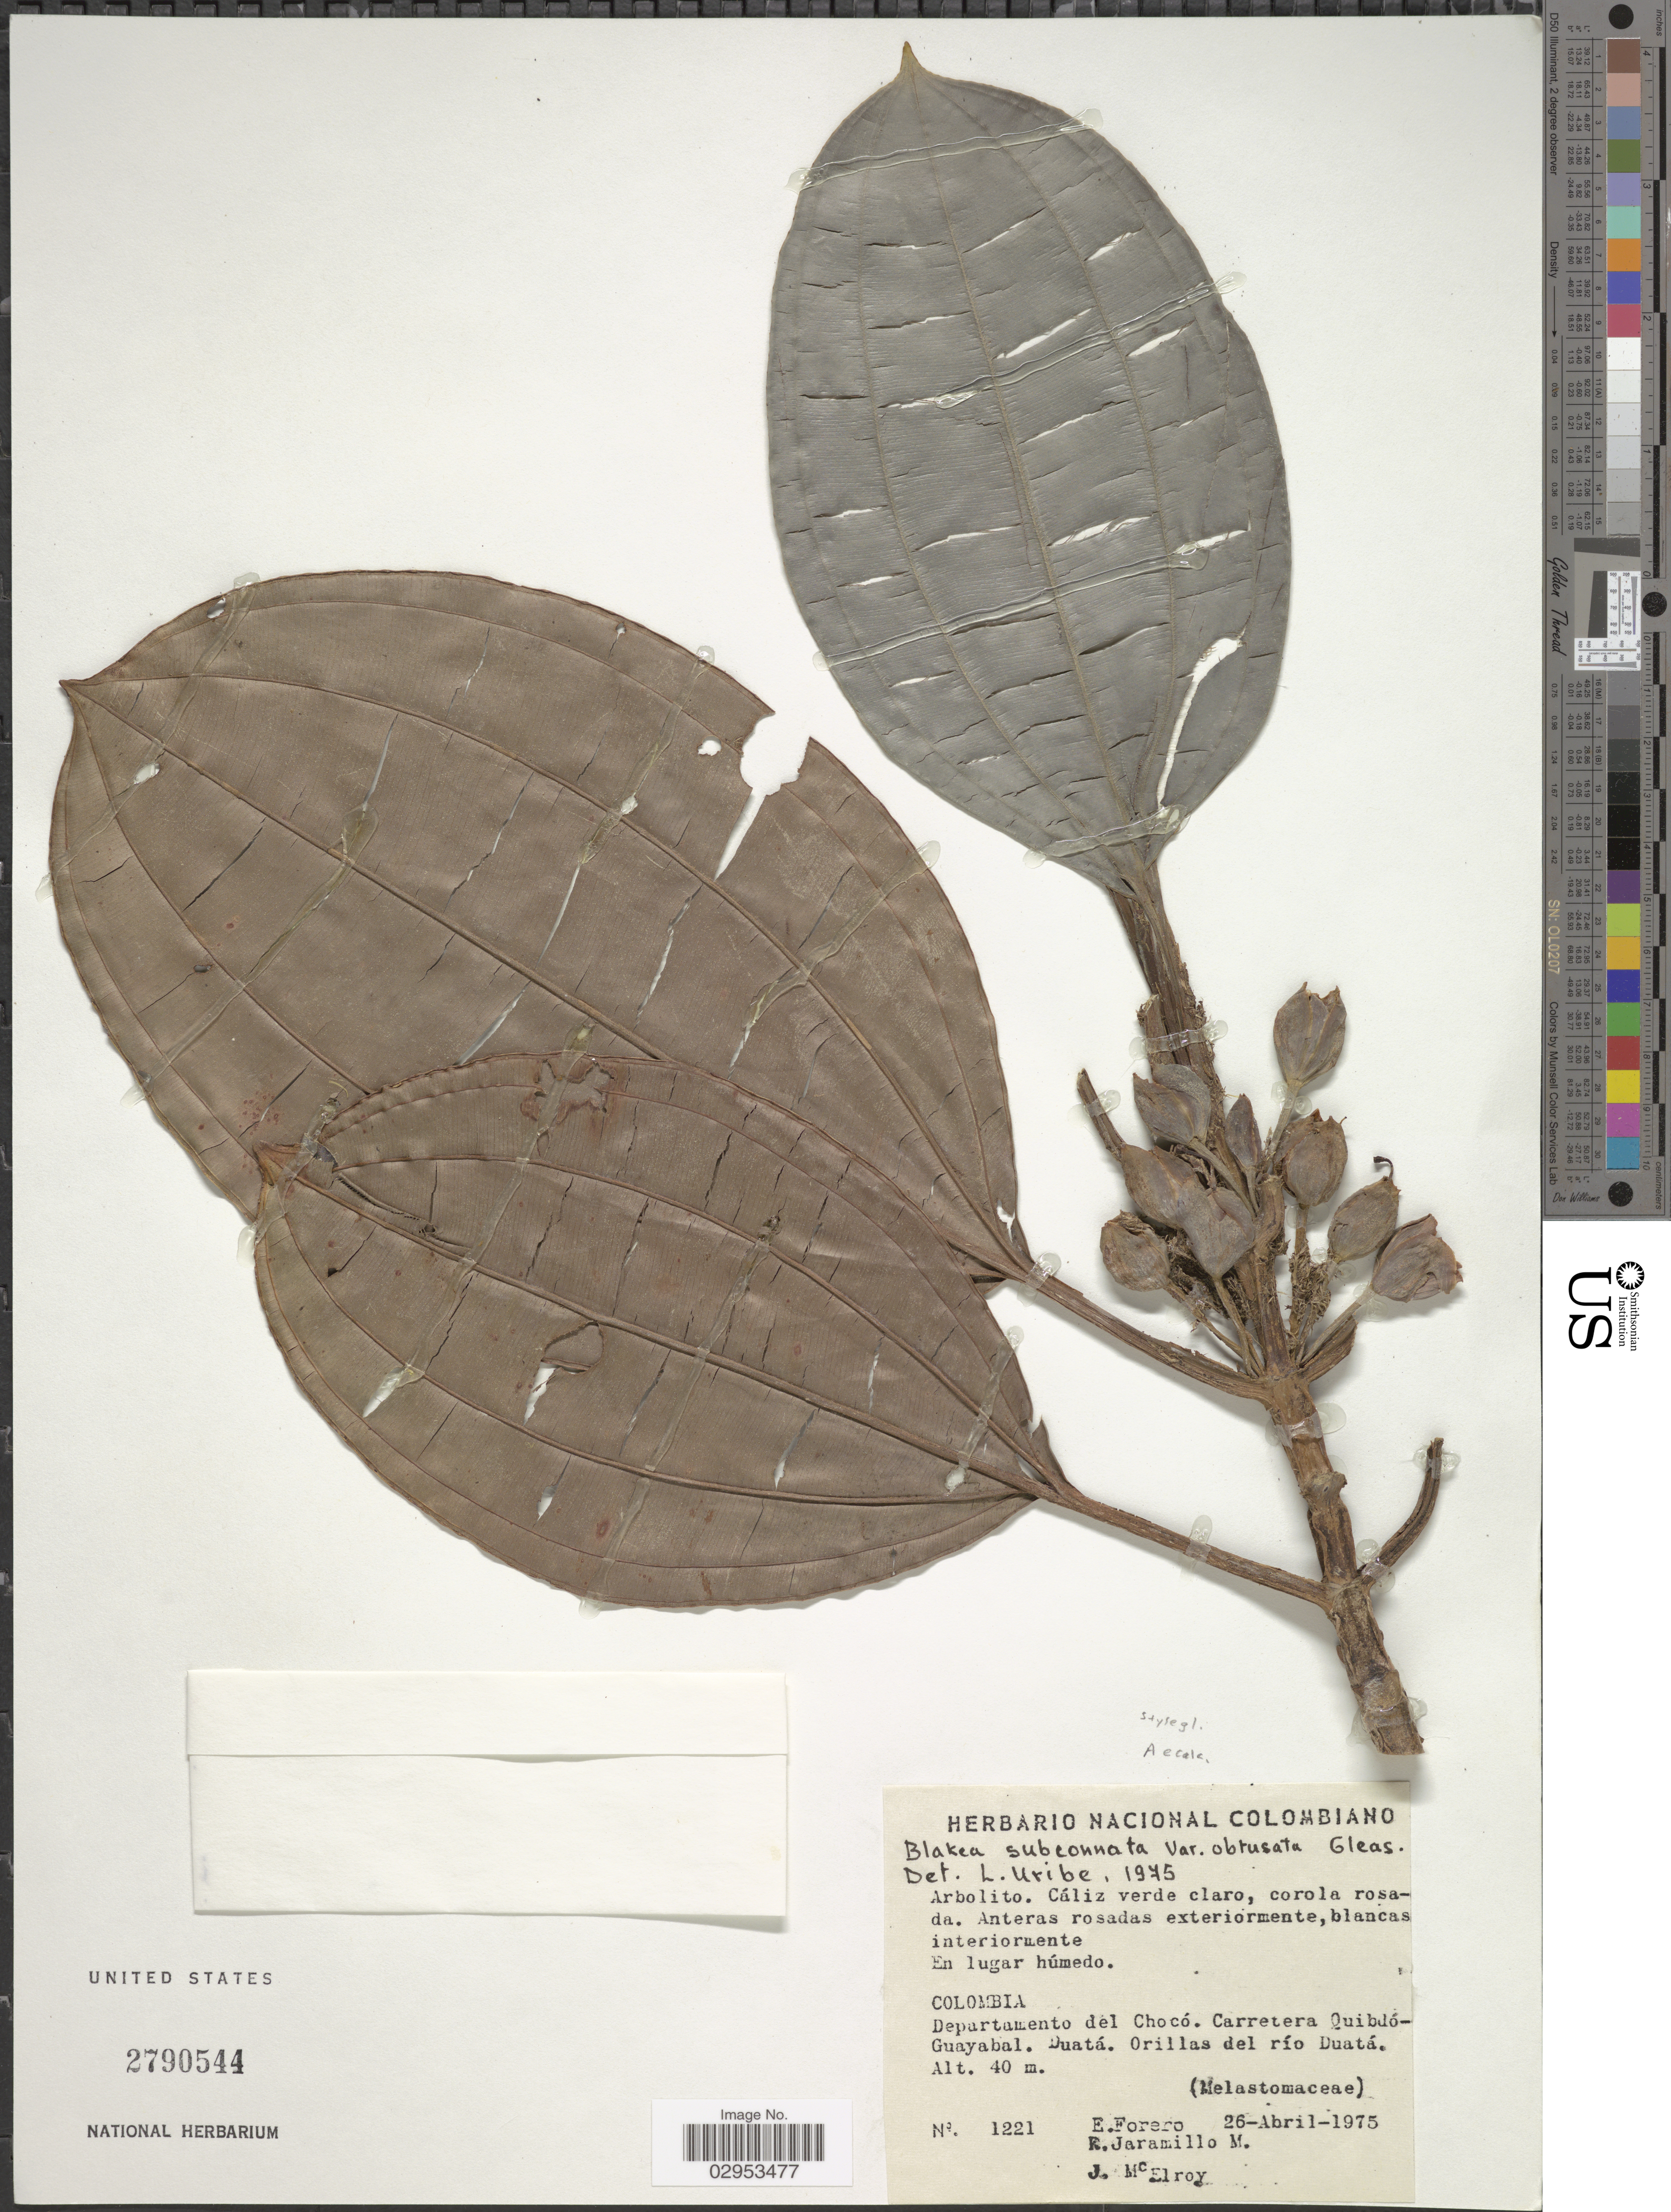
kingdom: Plantae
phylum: Tracheophyta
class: Magnoliopsida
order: Myrtales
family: Melastomataceae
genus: Blakea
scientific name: Blakea subconnata var. obtusa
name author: Gleason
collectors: E. Forero, R. Jaramillo M. & J. B. McElroy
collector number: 1221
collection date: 1975-04-26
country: Colombia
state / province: Chocó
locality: Departamento del Chocó. Carretera Quibdó-Guayabal. Duatá. Orillas del río Duatá.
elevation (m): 40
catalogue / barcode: US 2790544